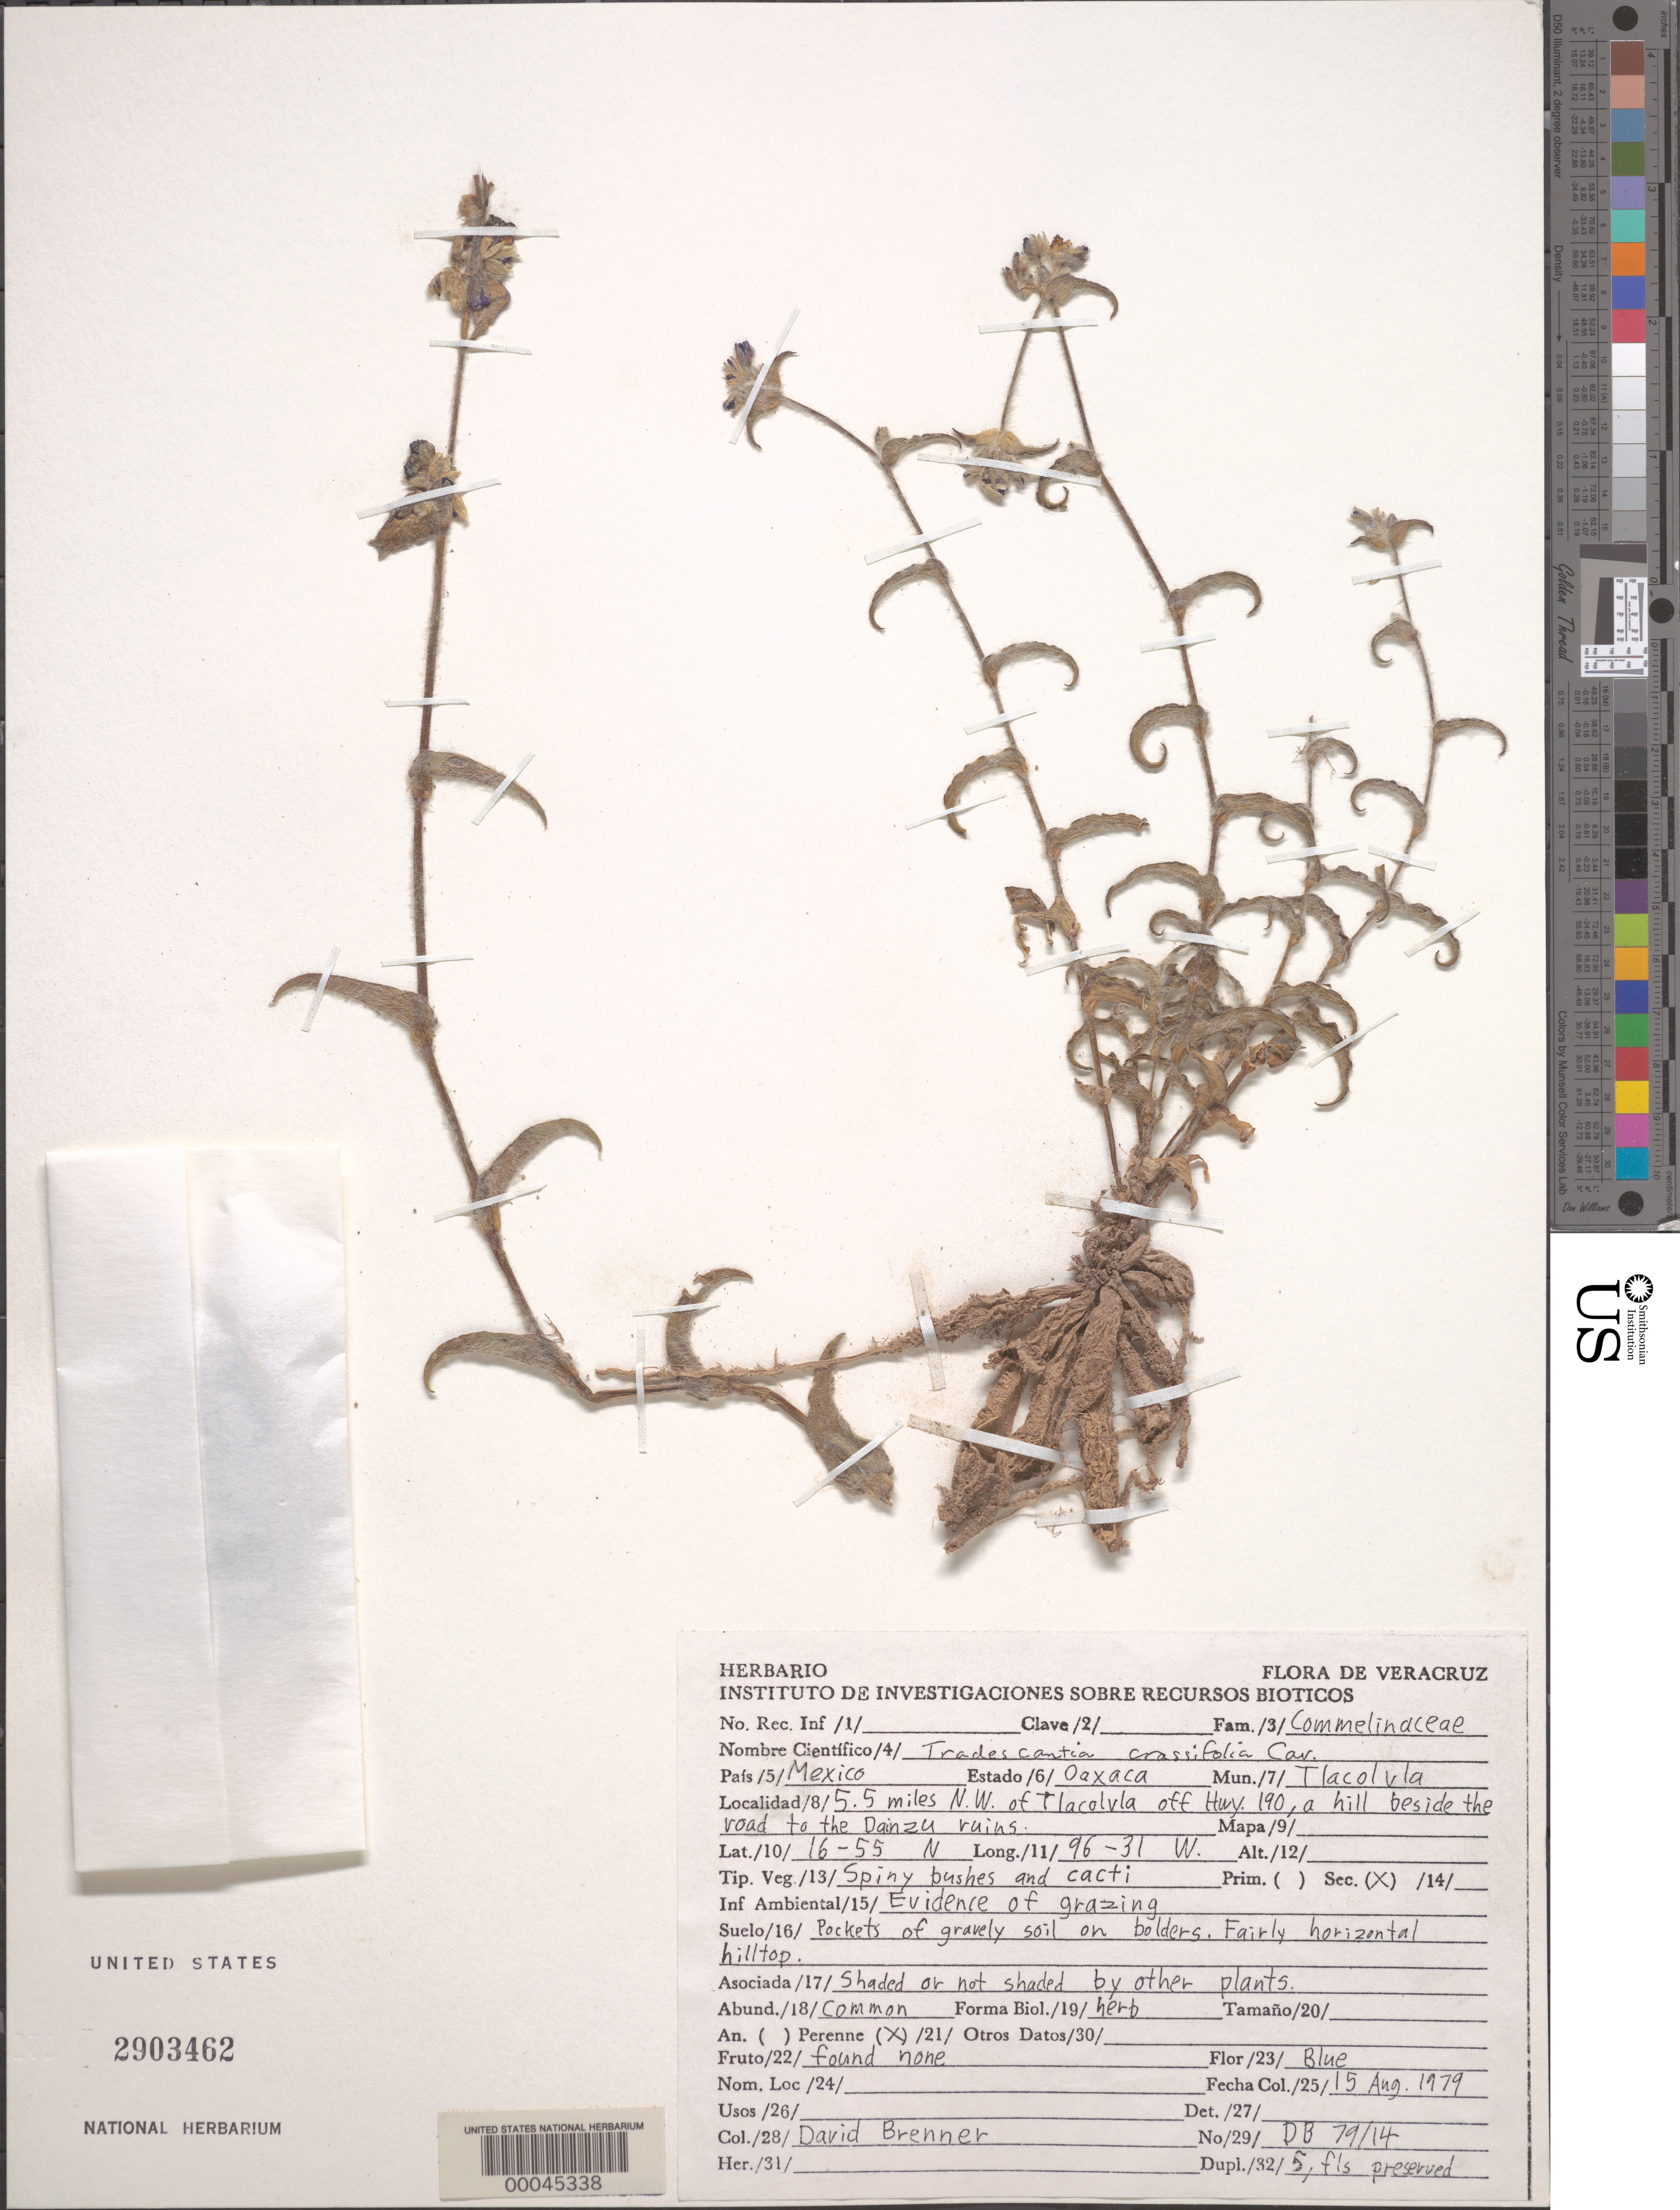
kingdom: Plantae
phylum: Tracheophyta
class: Liliopsida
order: Commelinales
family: Commelinaceae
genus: Tradescantia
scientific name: Tradescantia crassifolia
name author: Cav.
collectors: D. Brenner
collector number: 79/14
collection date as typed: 15 Aug 1979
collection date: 1979-08-15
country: Mexico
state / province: Oaxaca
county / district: Tlacolula De Matamoros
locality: Nw of tlacolula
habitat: Gravely, roadside hill; spiny bush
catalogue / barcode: US 2903462